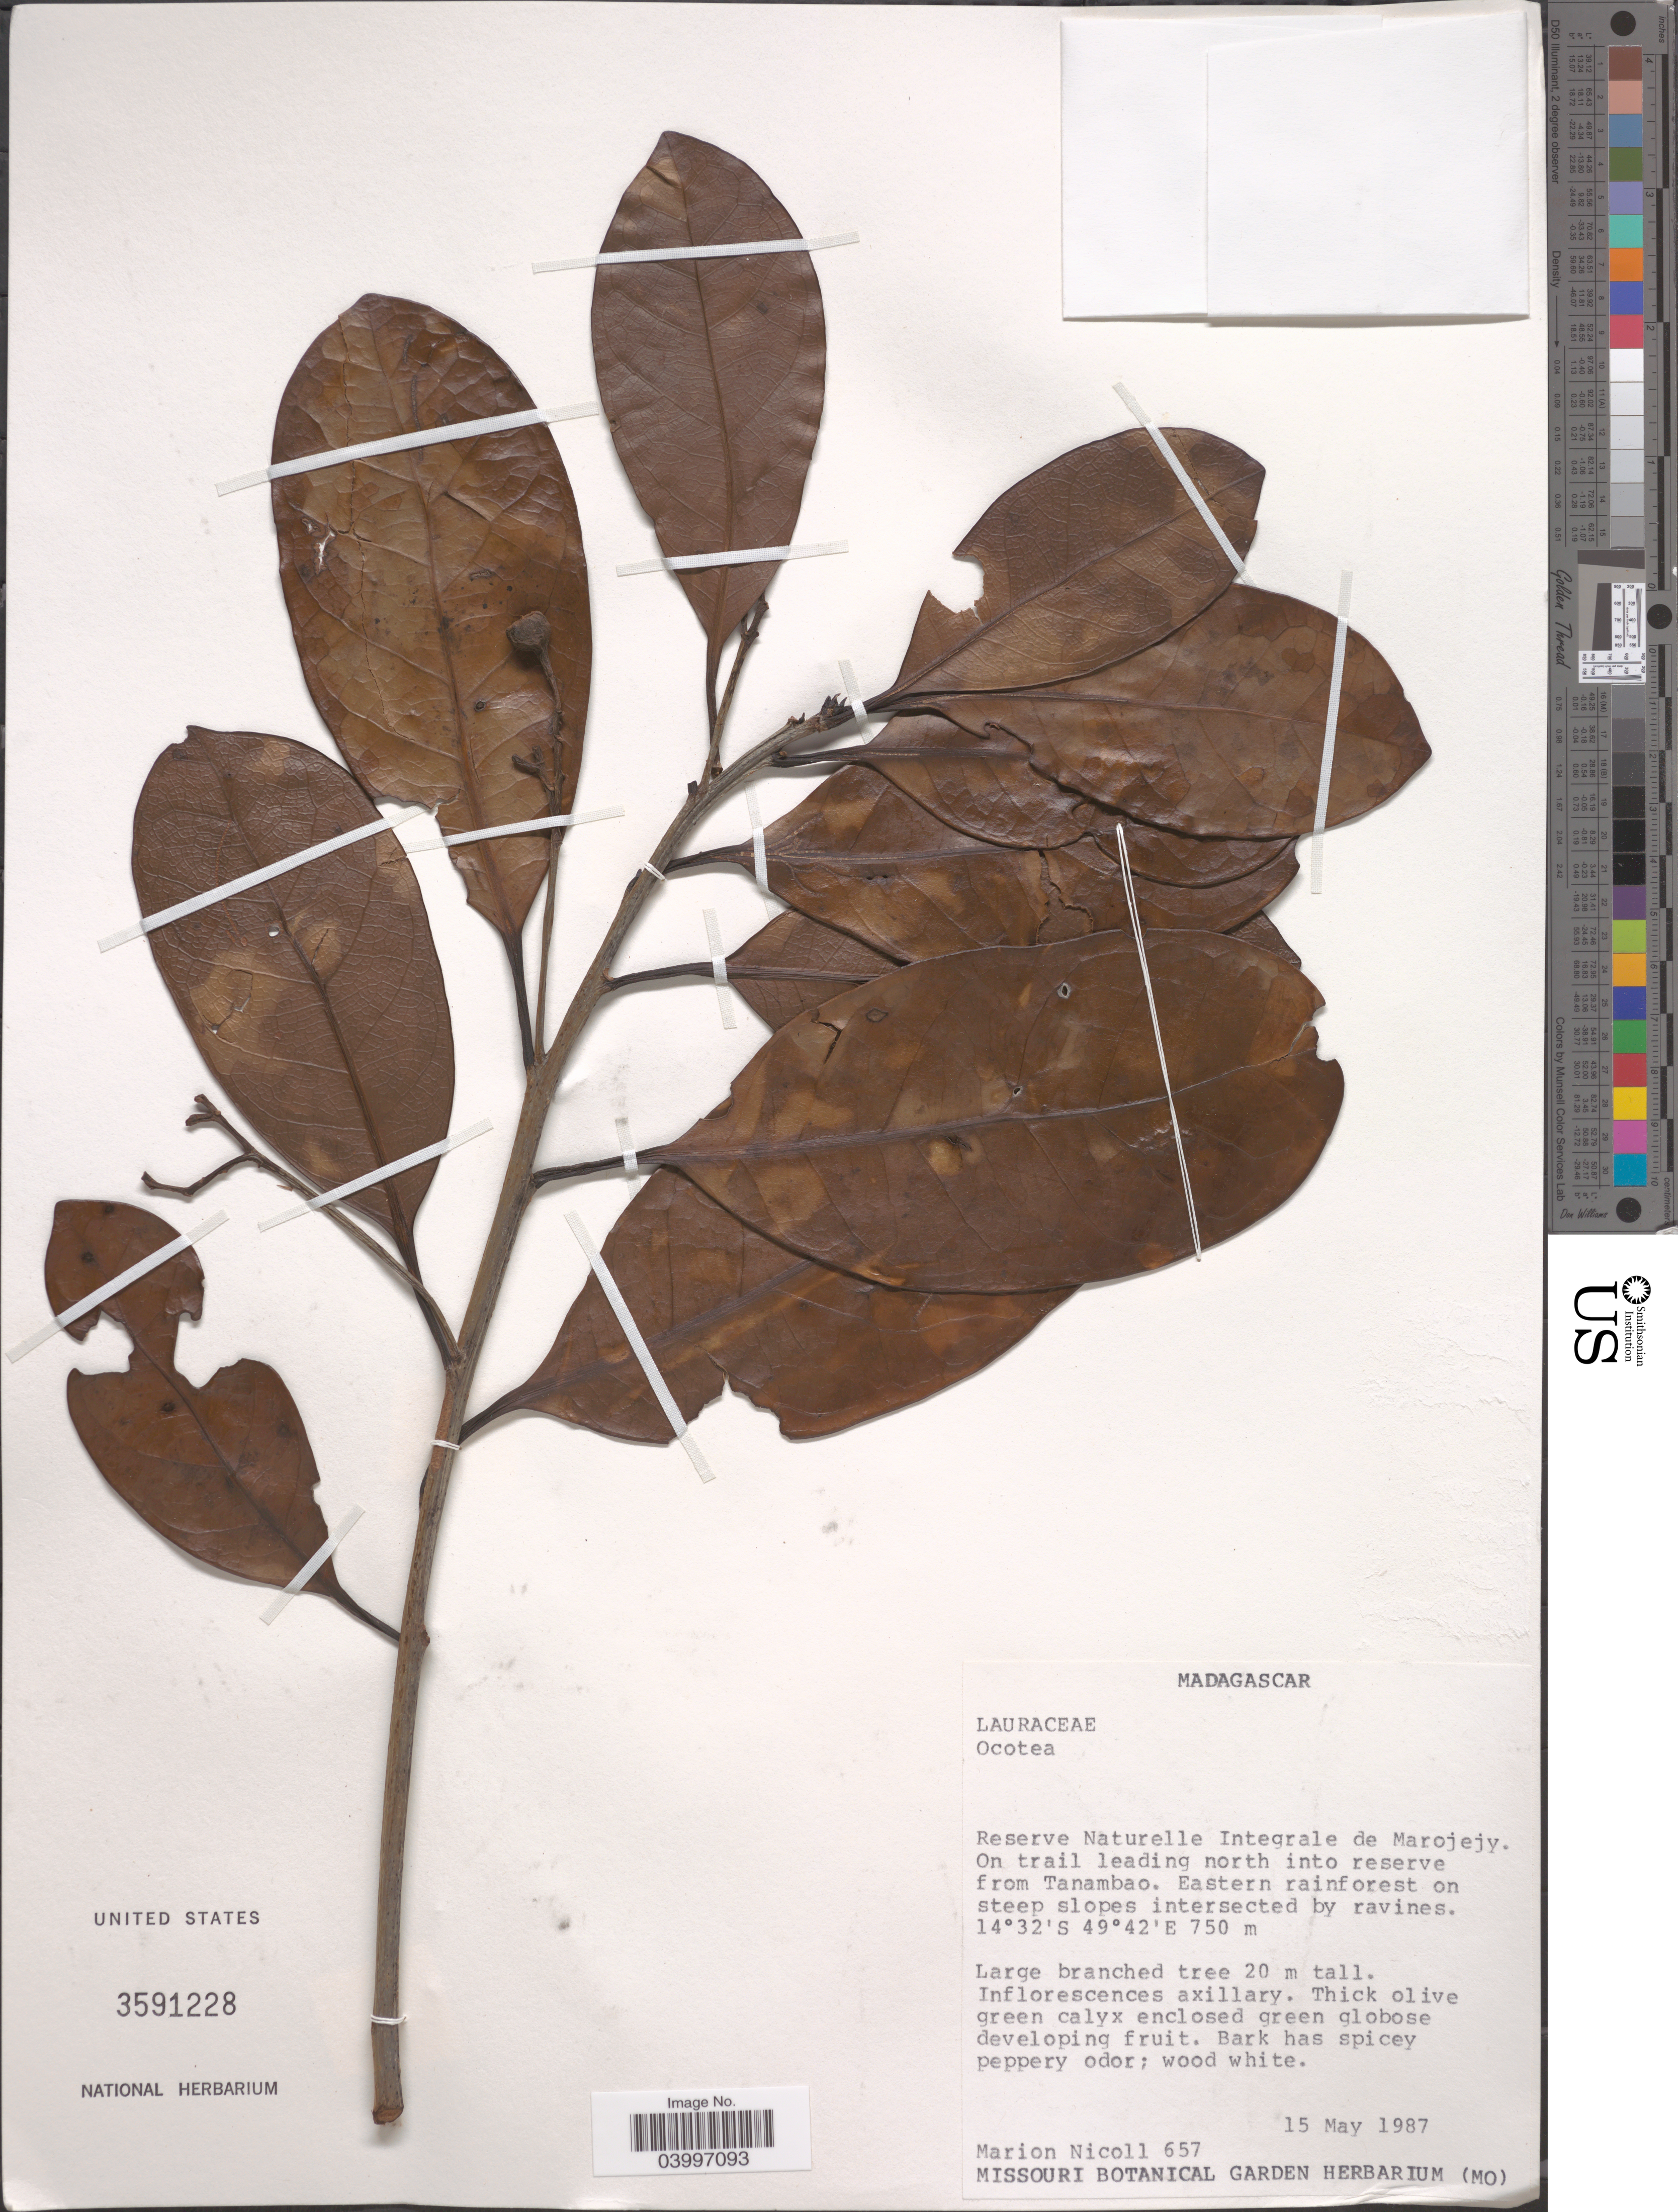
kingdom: Plantae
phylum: Tracheophyta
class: Magnoliopsida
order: Laurales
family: Lauraceae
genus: Ocotea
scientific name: Ocotea sp.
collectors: M. F. Nicoll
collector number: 657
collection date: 1987-05-15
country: Madagascar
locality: Reserve Naturelle Integrale de Marojejy. On trail leading north into reserve from Tanambao. Eastern rainforest on steep slopes intersected by ravines.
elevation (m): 750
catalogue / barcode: US 3591228